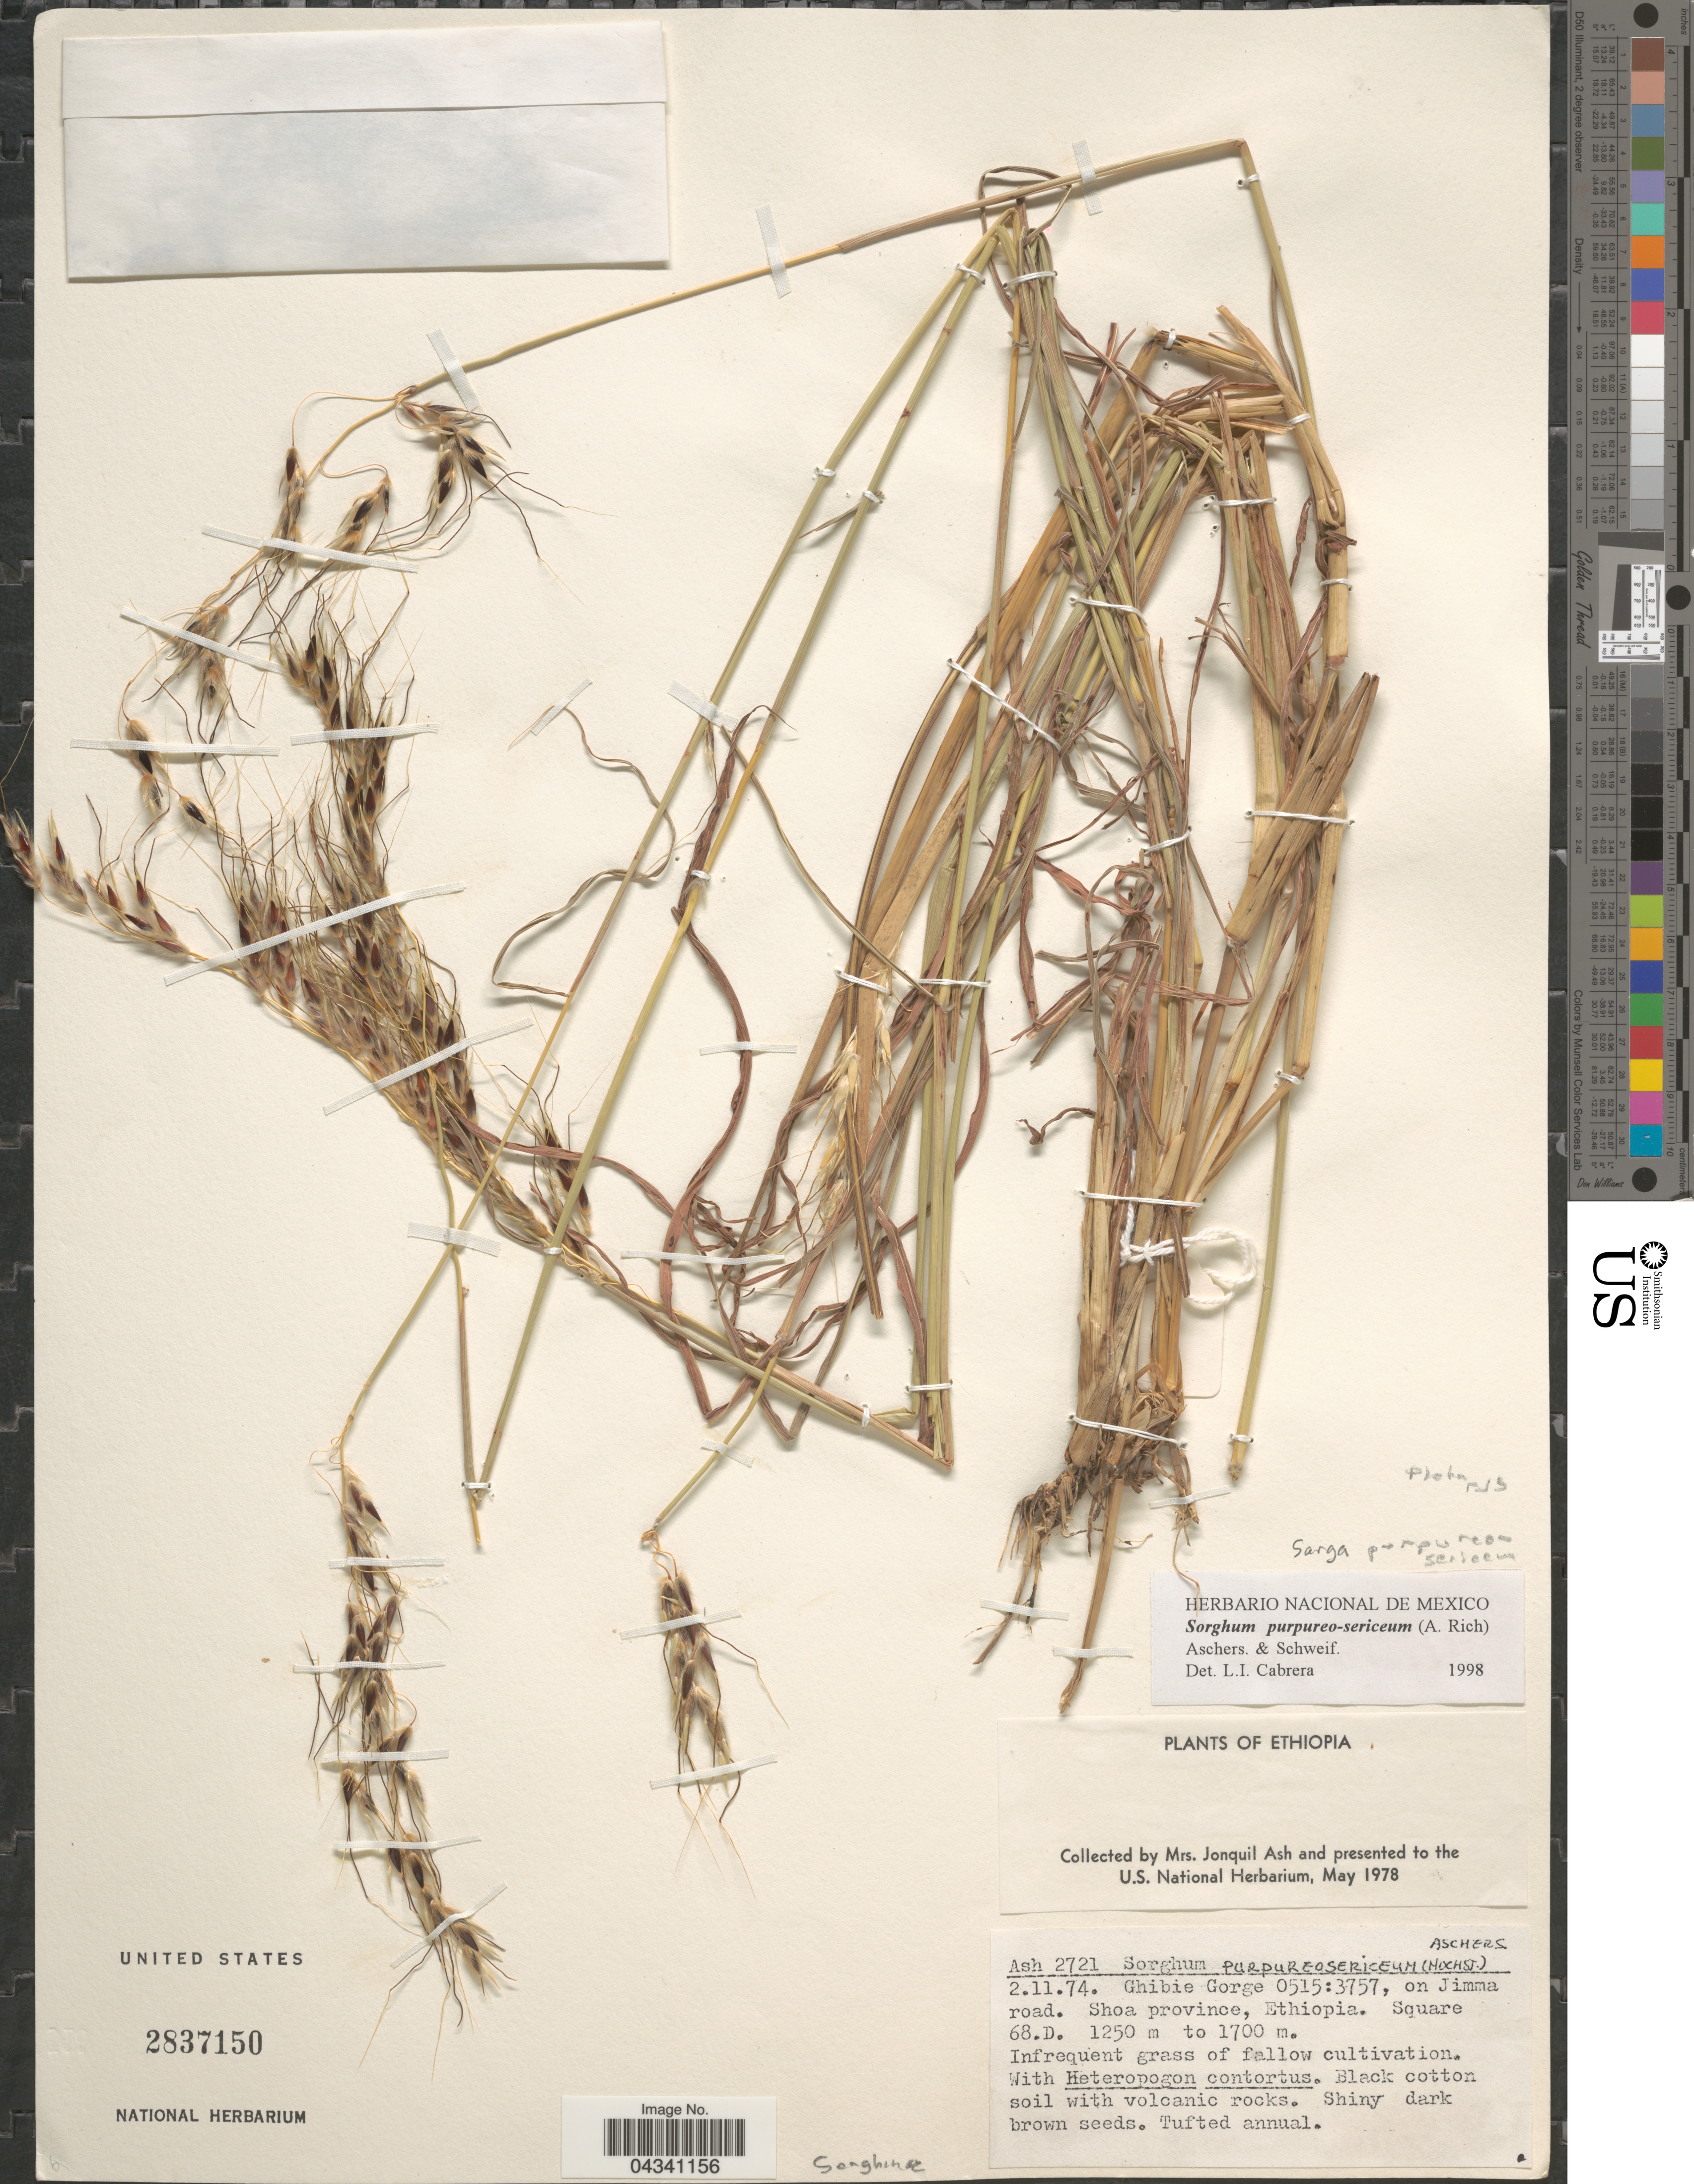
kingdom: Plantae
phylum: Tracheophyta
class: Liliopsida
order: Poales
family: Poaceae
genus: Sorghum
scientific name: Sorghum purpureosericeum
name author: (A. Rich.) Schweinf. & Asch.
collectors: J. Ash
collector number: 2721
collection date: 1974-11-02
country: Ethiopia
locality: Ghibie Gorge 0515:3757, on Jimma road. Shoa province.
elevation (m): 1250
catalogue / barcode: US 2837150